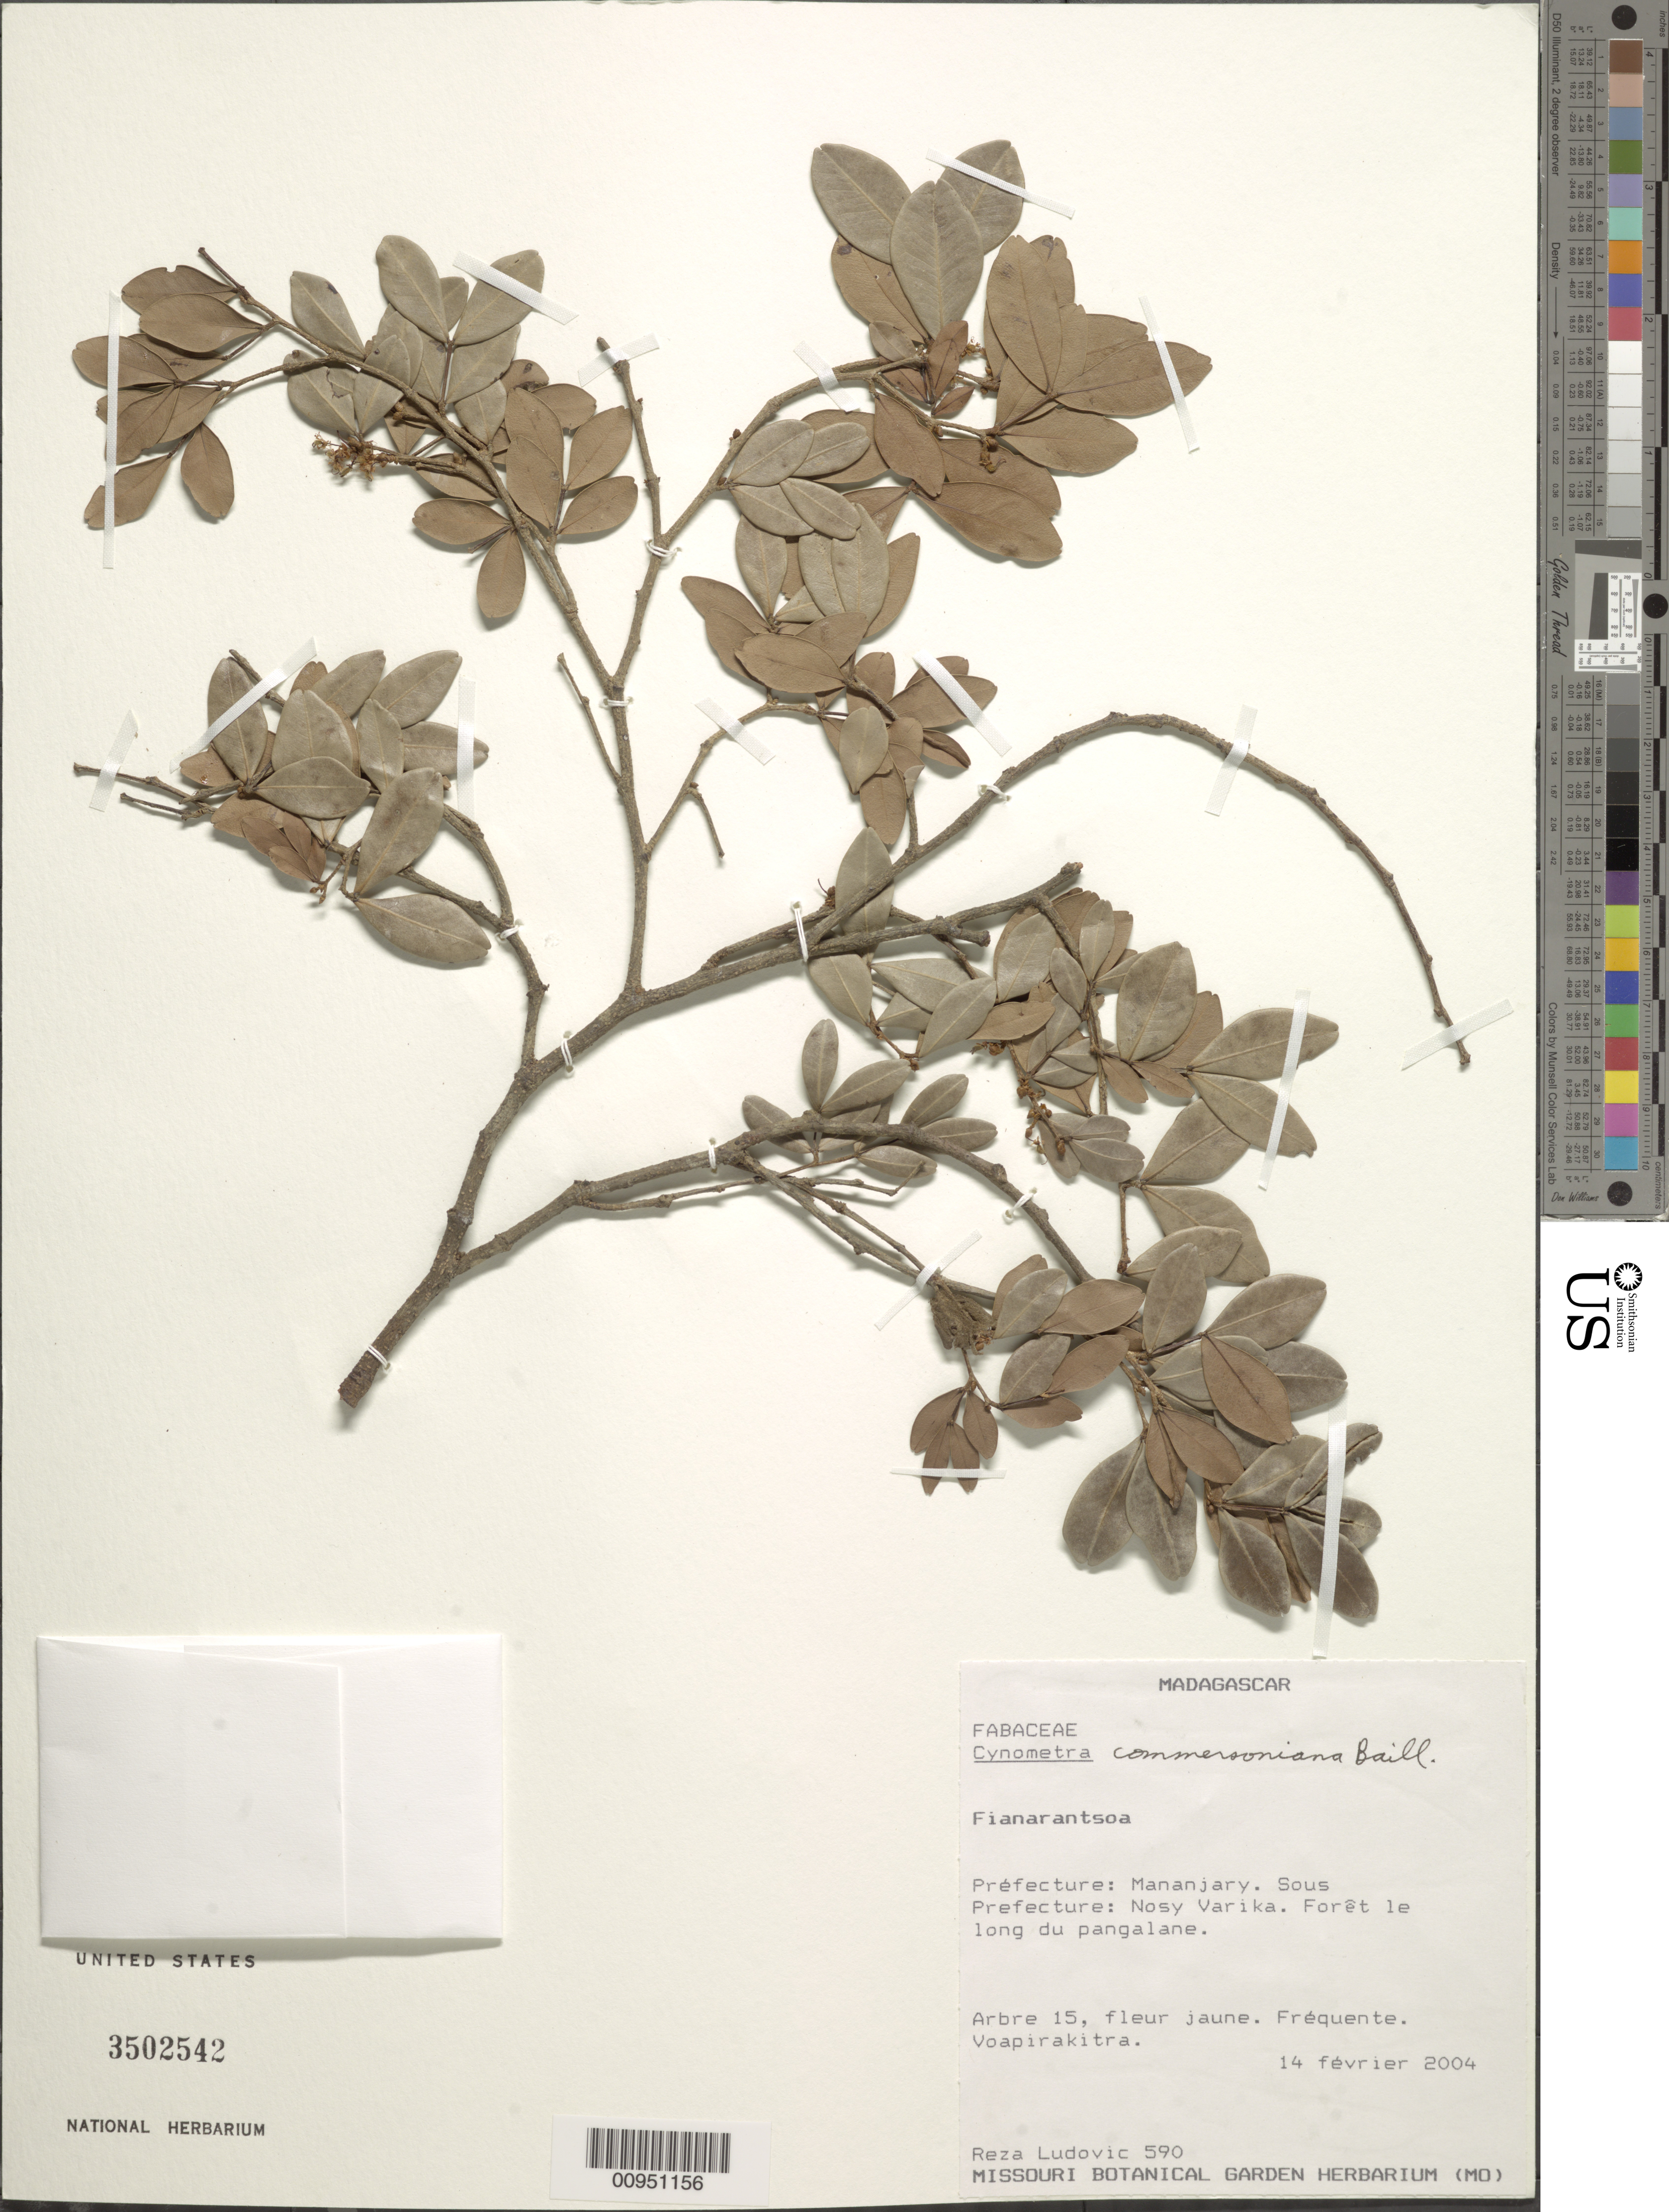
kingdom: Plantae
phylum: Tracheophyta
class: Magnoliopsida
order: Fabales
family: Fabaceae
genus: Cynometra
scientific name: Cynometra commersoniana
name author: Baill.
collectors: R. Ludovic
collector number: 590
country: Madagascar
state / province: Vatovavy Fitovinany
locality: Mananjary, Nosy Varika, Foret le long du Pangalane.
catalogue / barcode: US 3502542